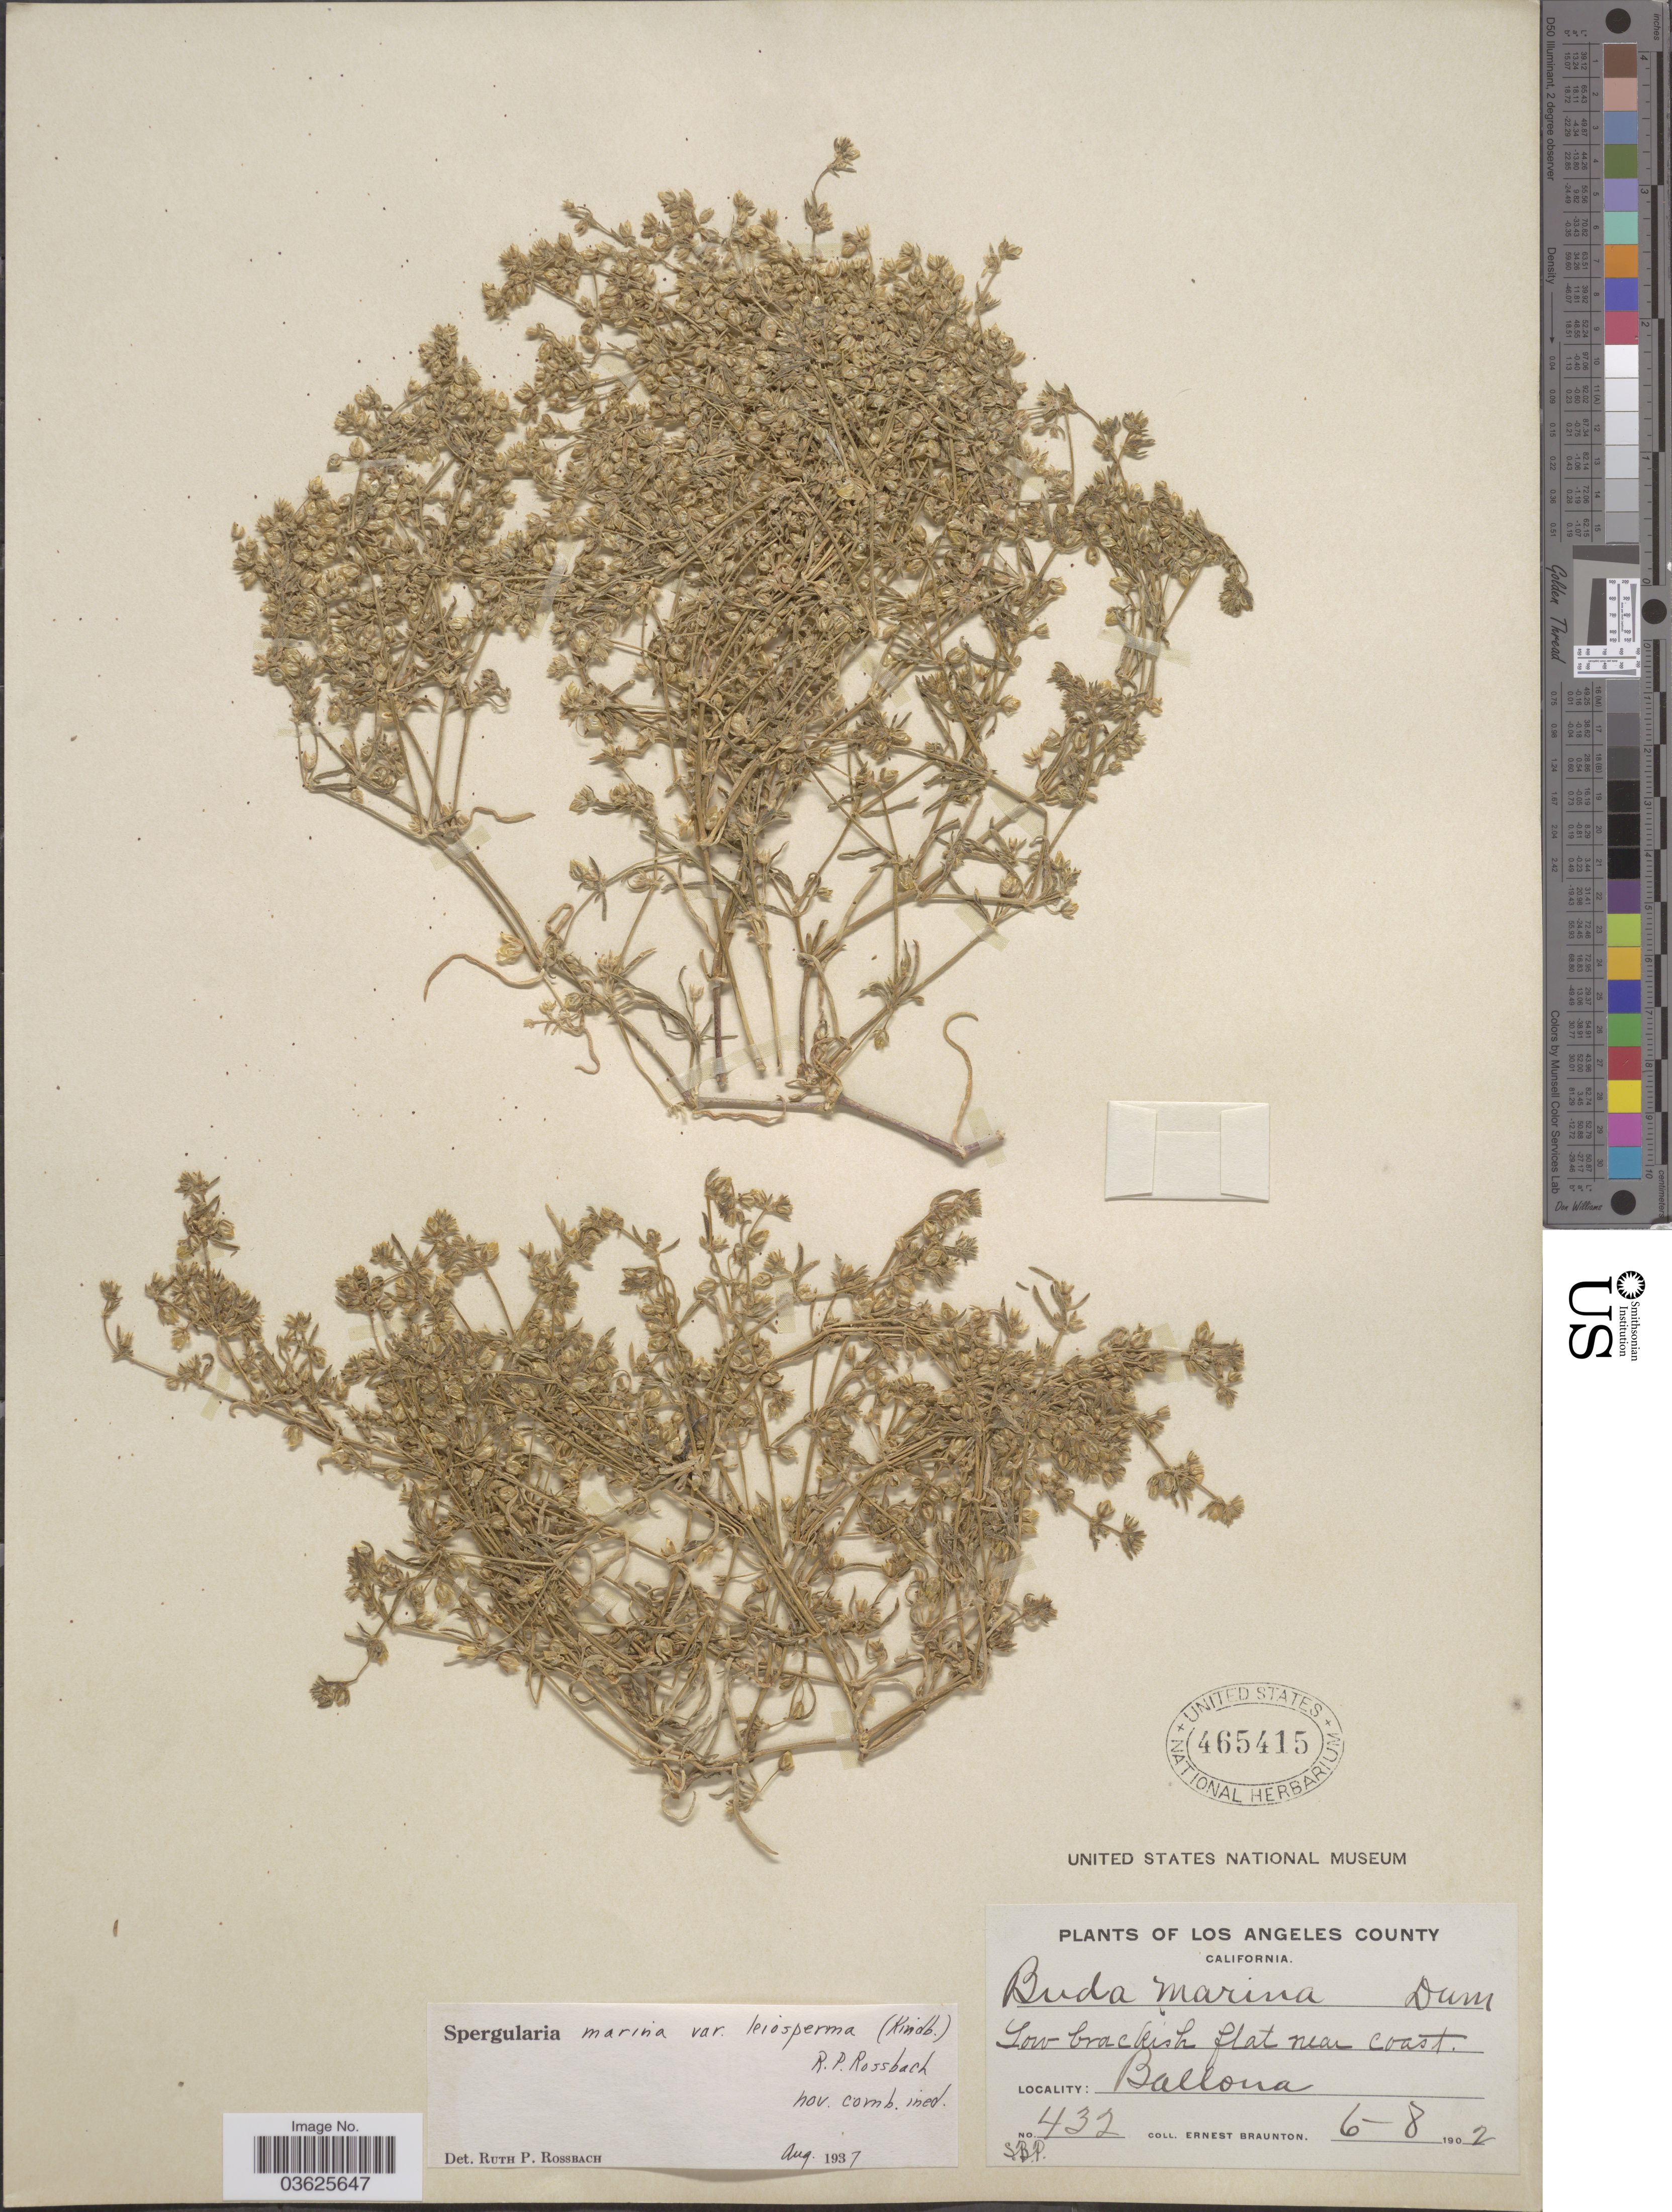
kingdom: Plantae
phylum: Tracheophyta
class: Magnoliopsida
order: Caryophyllales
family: Caryophyllaceae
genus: Spergularia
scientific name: Spergularia marina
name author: (L.) Griseb.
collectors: E. Braunton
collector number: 432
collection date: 1902-06-08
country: United States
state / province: California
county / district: Los Angeles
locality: Los Angeles County. Ballona.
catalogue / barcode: US 465415